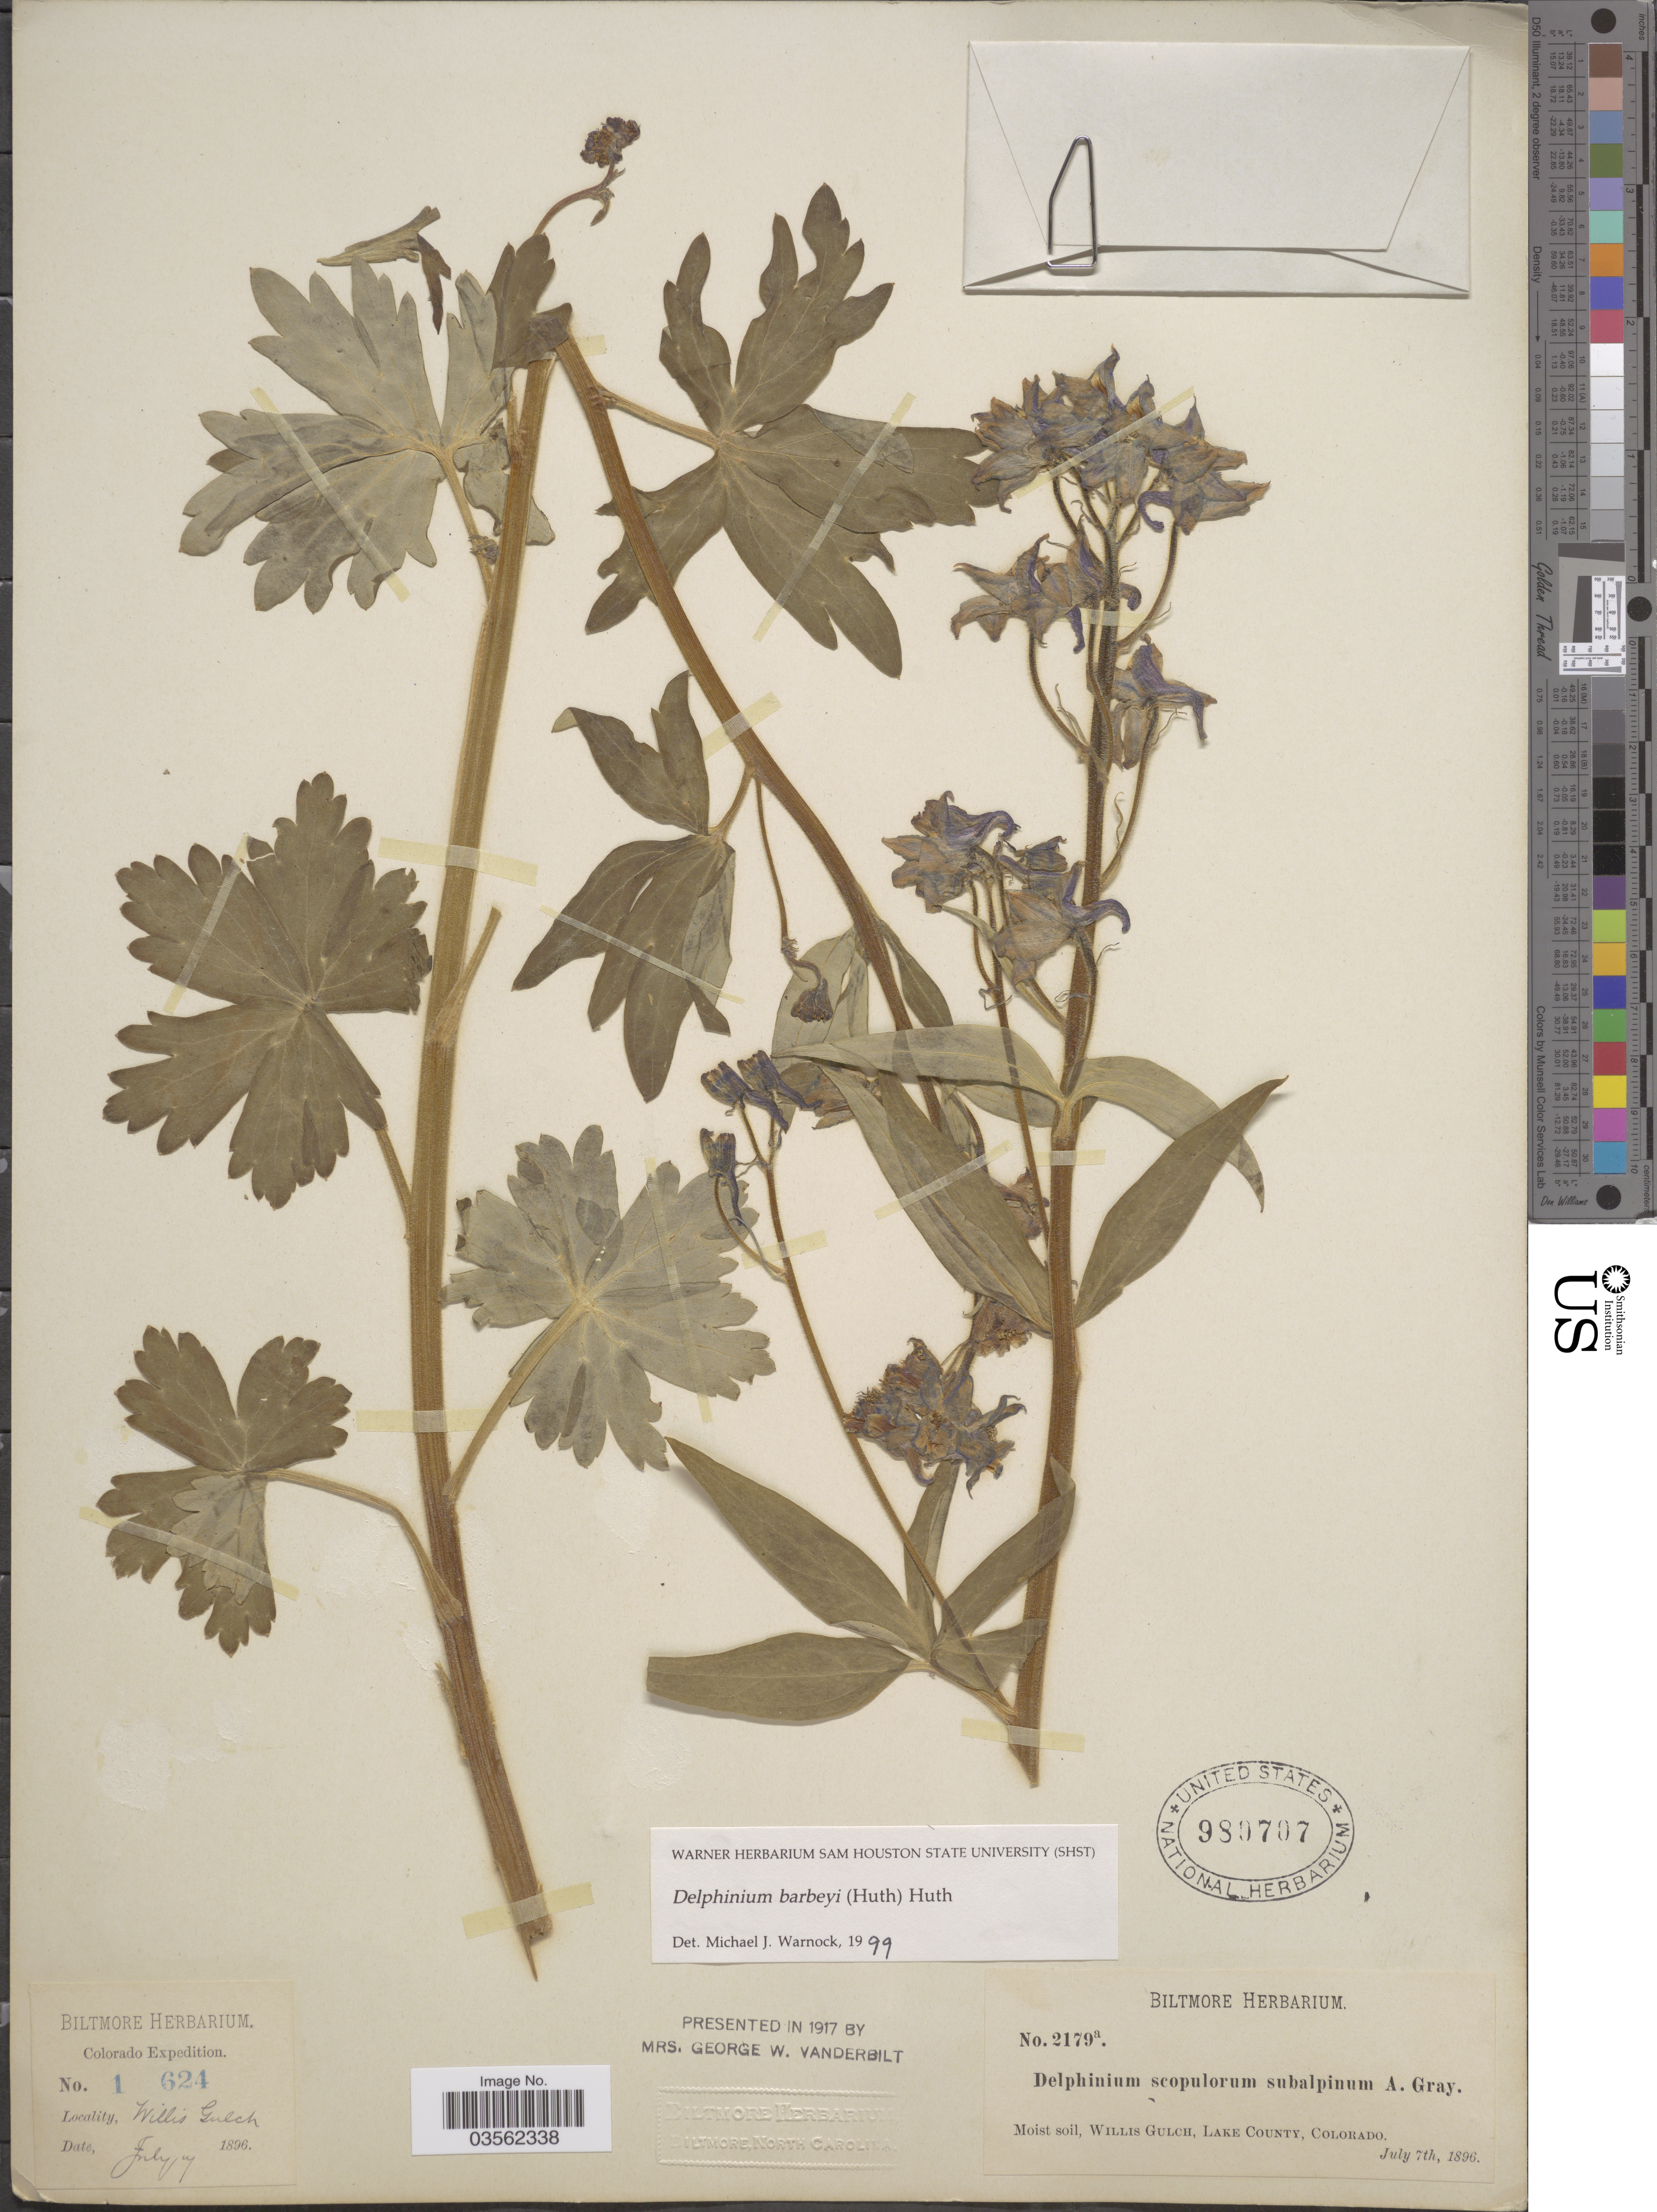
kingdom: Plantae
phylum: Tracheophyta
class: Magnoliopsida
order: Ranunculales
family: Ranunculaceae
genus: Delphinium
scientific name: Delphinium barbeyi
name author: (Huth) Huth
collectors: ex herb. Biltmore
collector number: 1624/2179a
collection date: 1896-07-07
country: United States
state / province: Colorado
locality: Willis Gulch, Lake County.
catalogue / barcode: US 980707